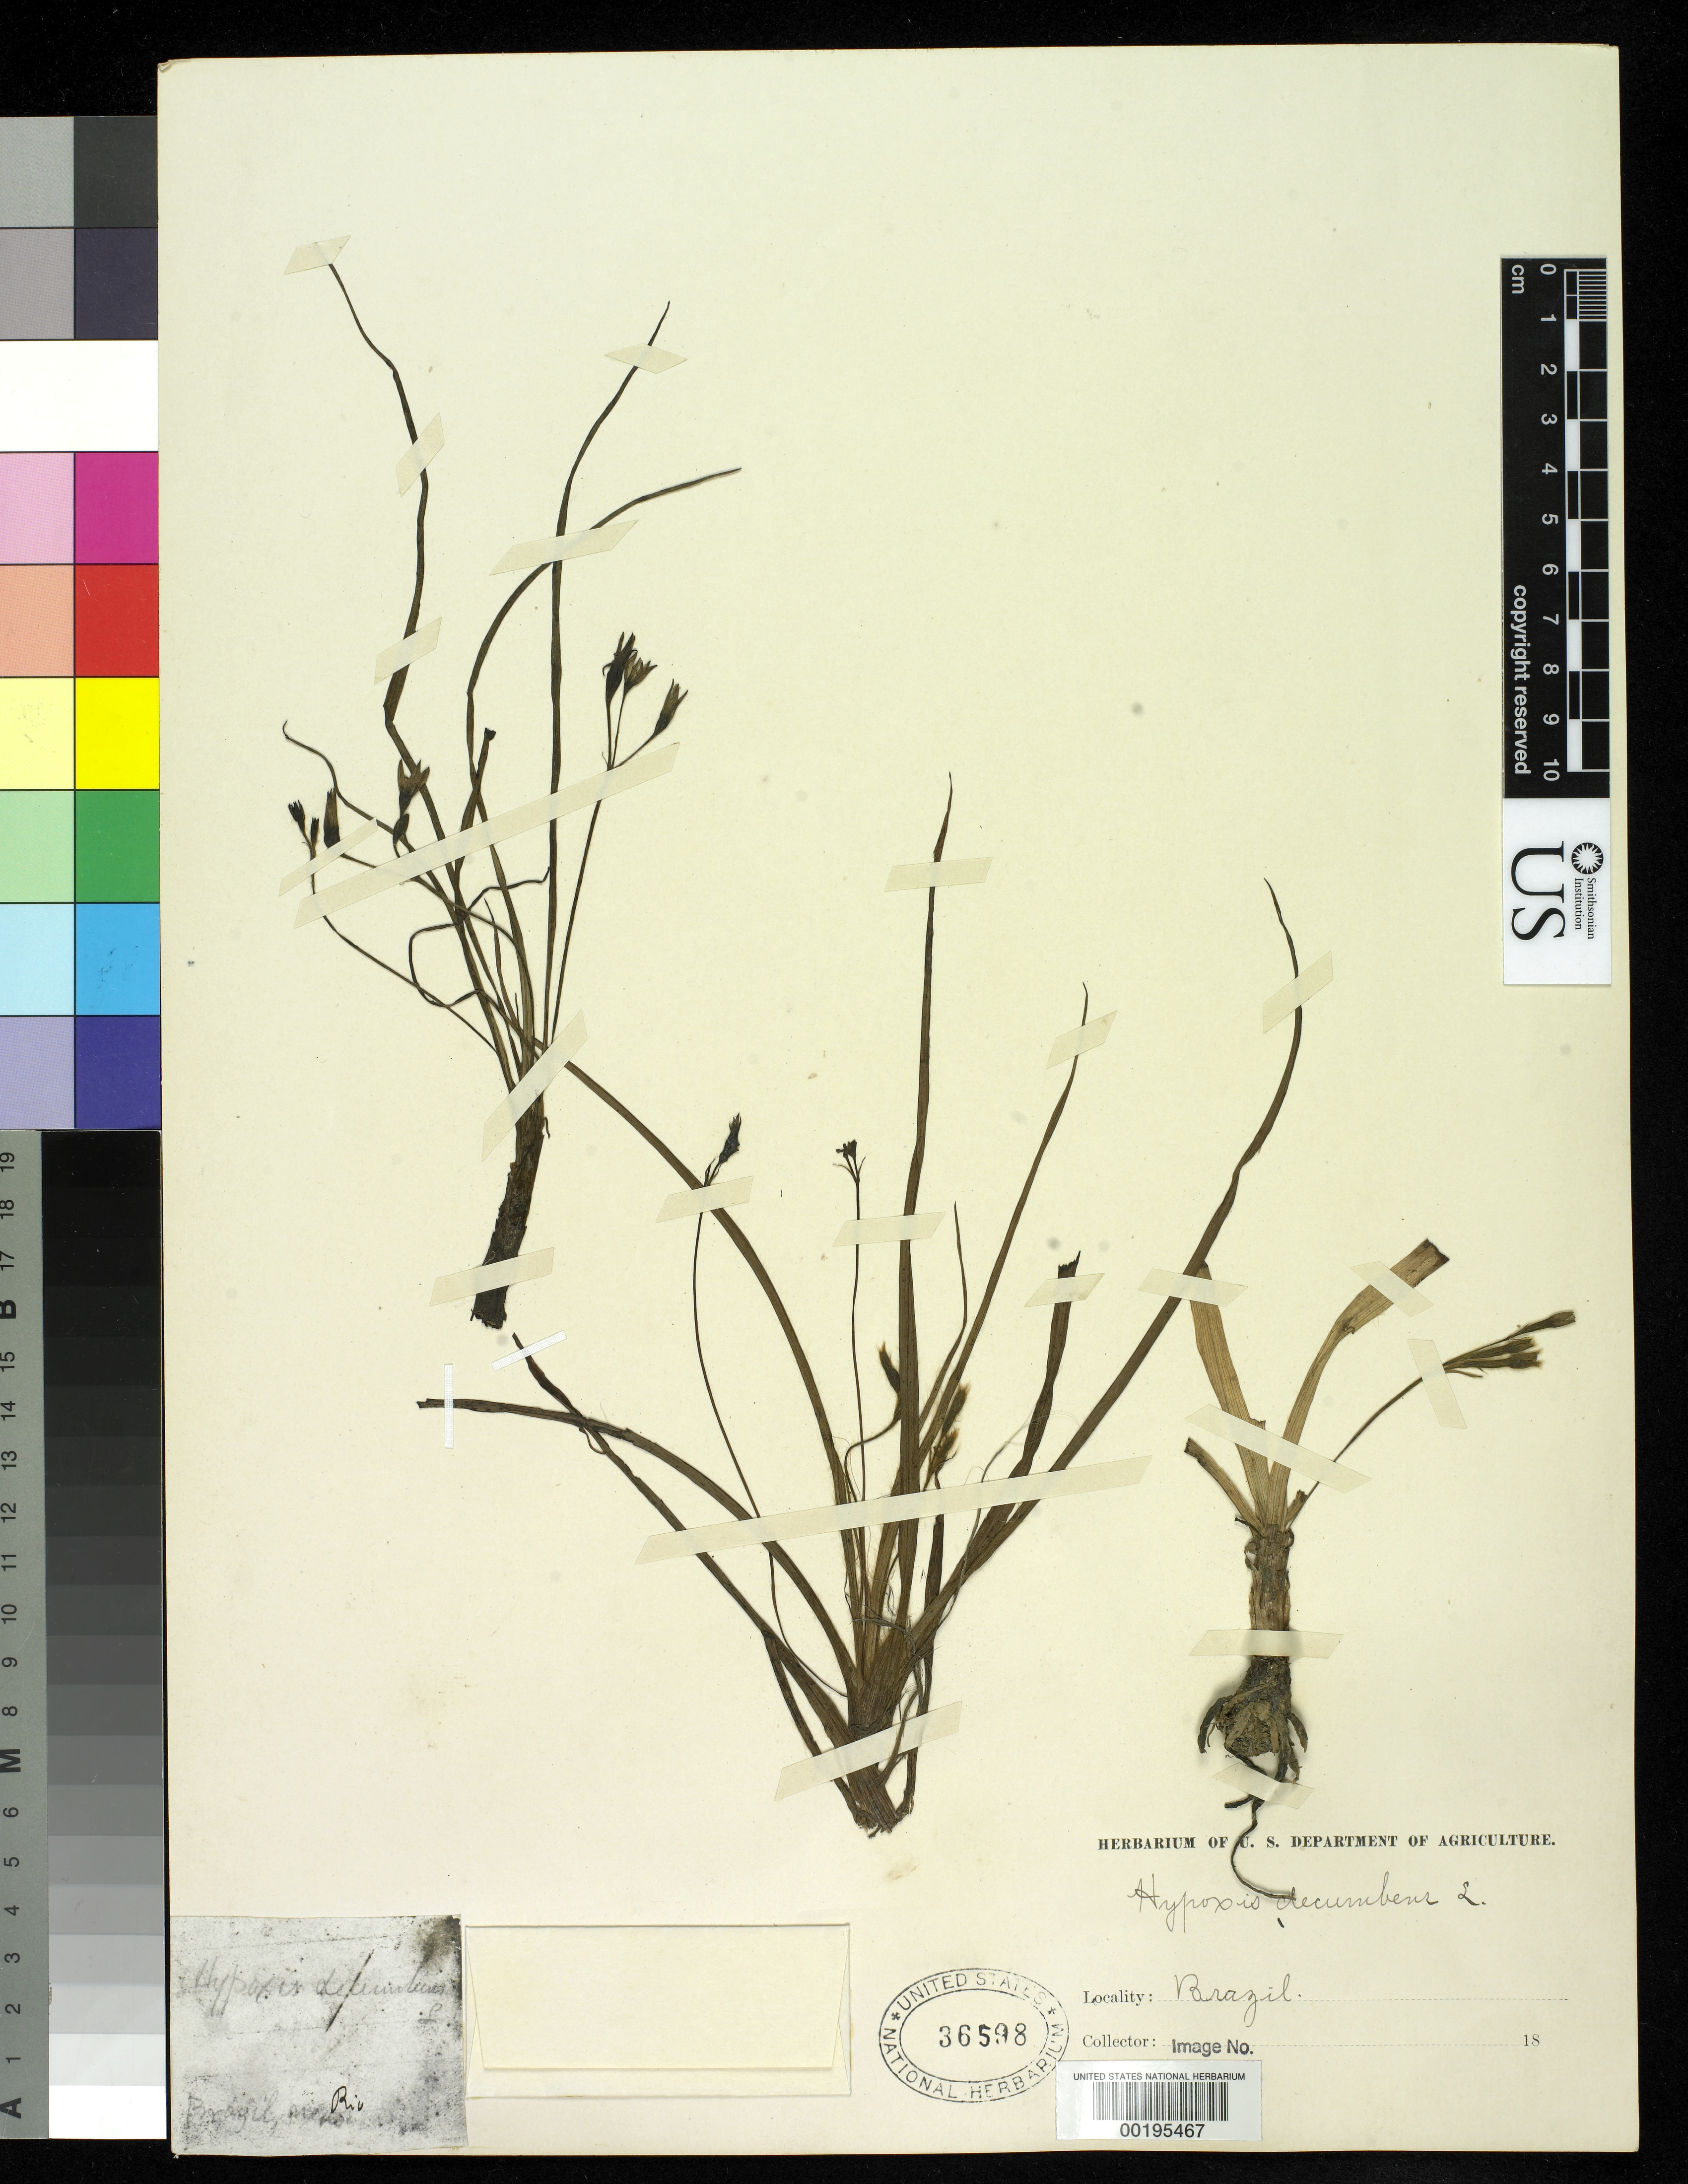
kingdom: Plantae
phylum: Tracheophyta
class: Liliopsida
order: Asparagales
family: Hypoxidaceae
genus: Hypoxis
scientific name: Hypoxis decumbens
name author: L.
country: Brazil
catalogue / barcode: US 36598